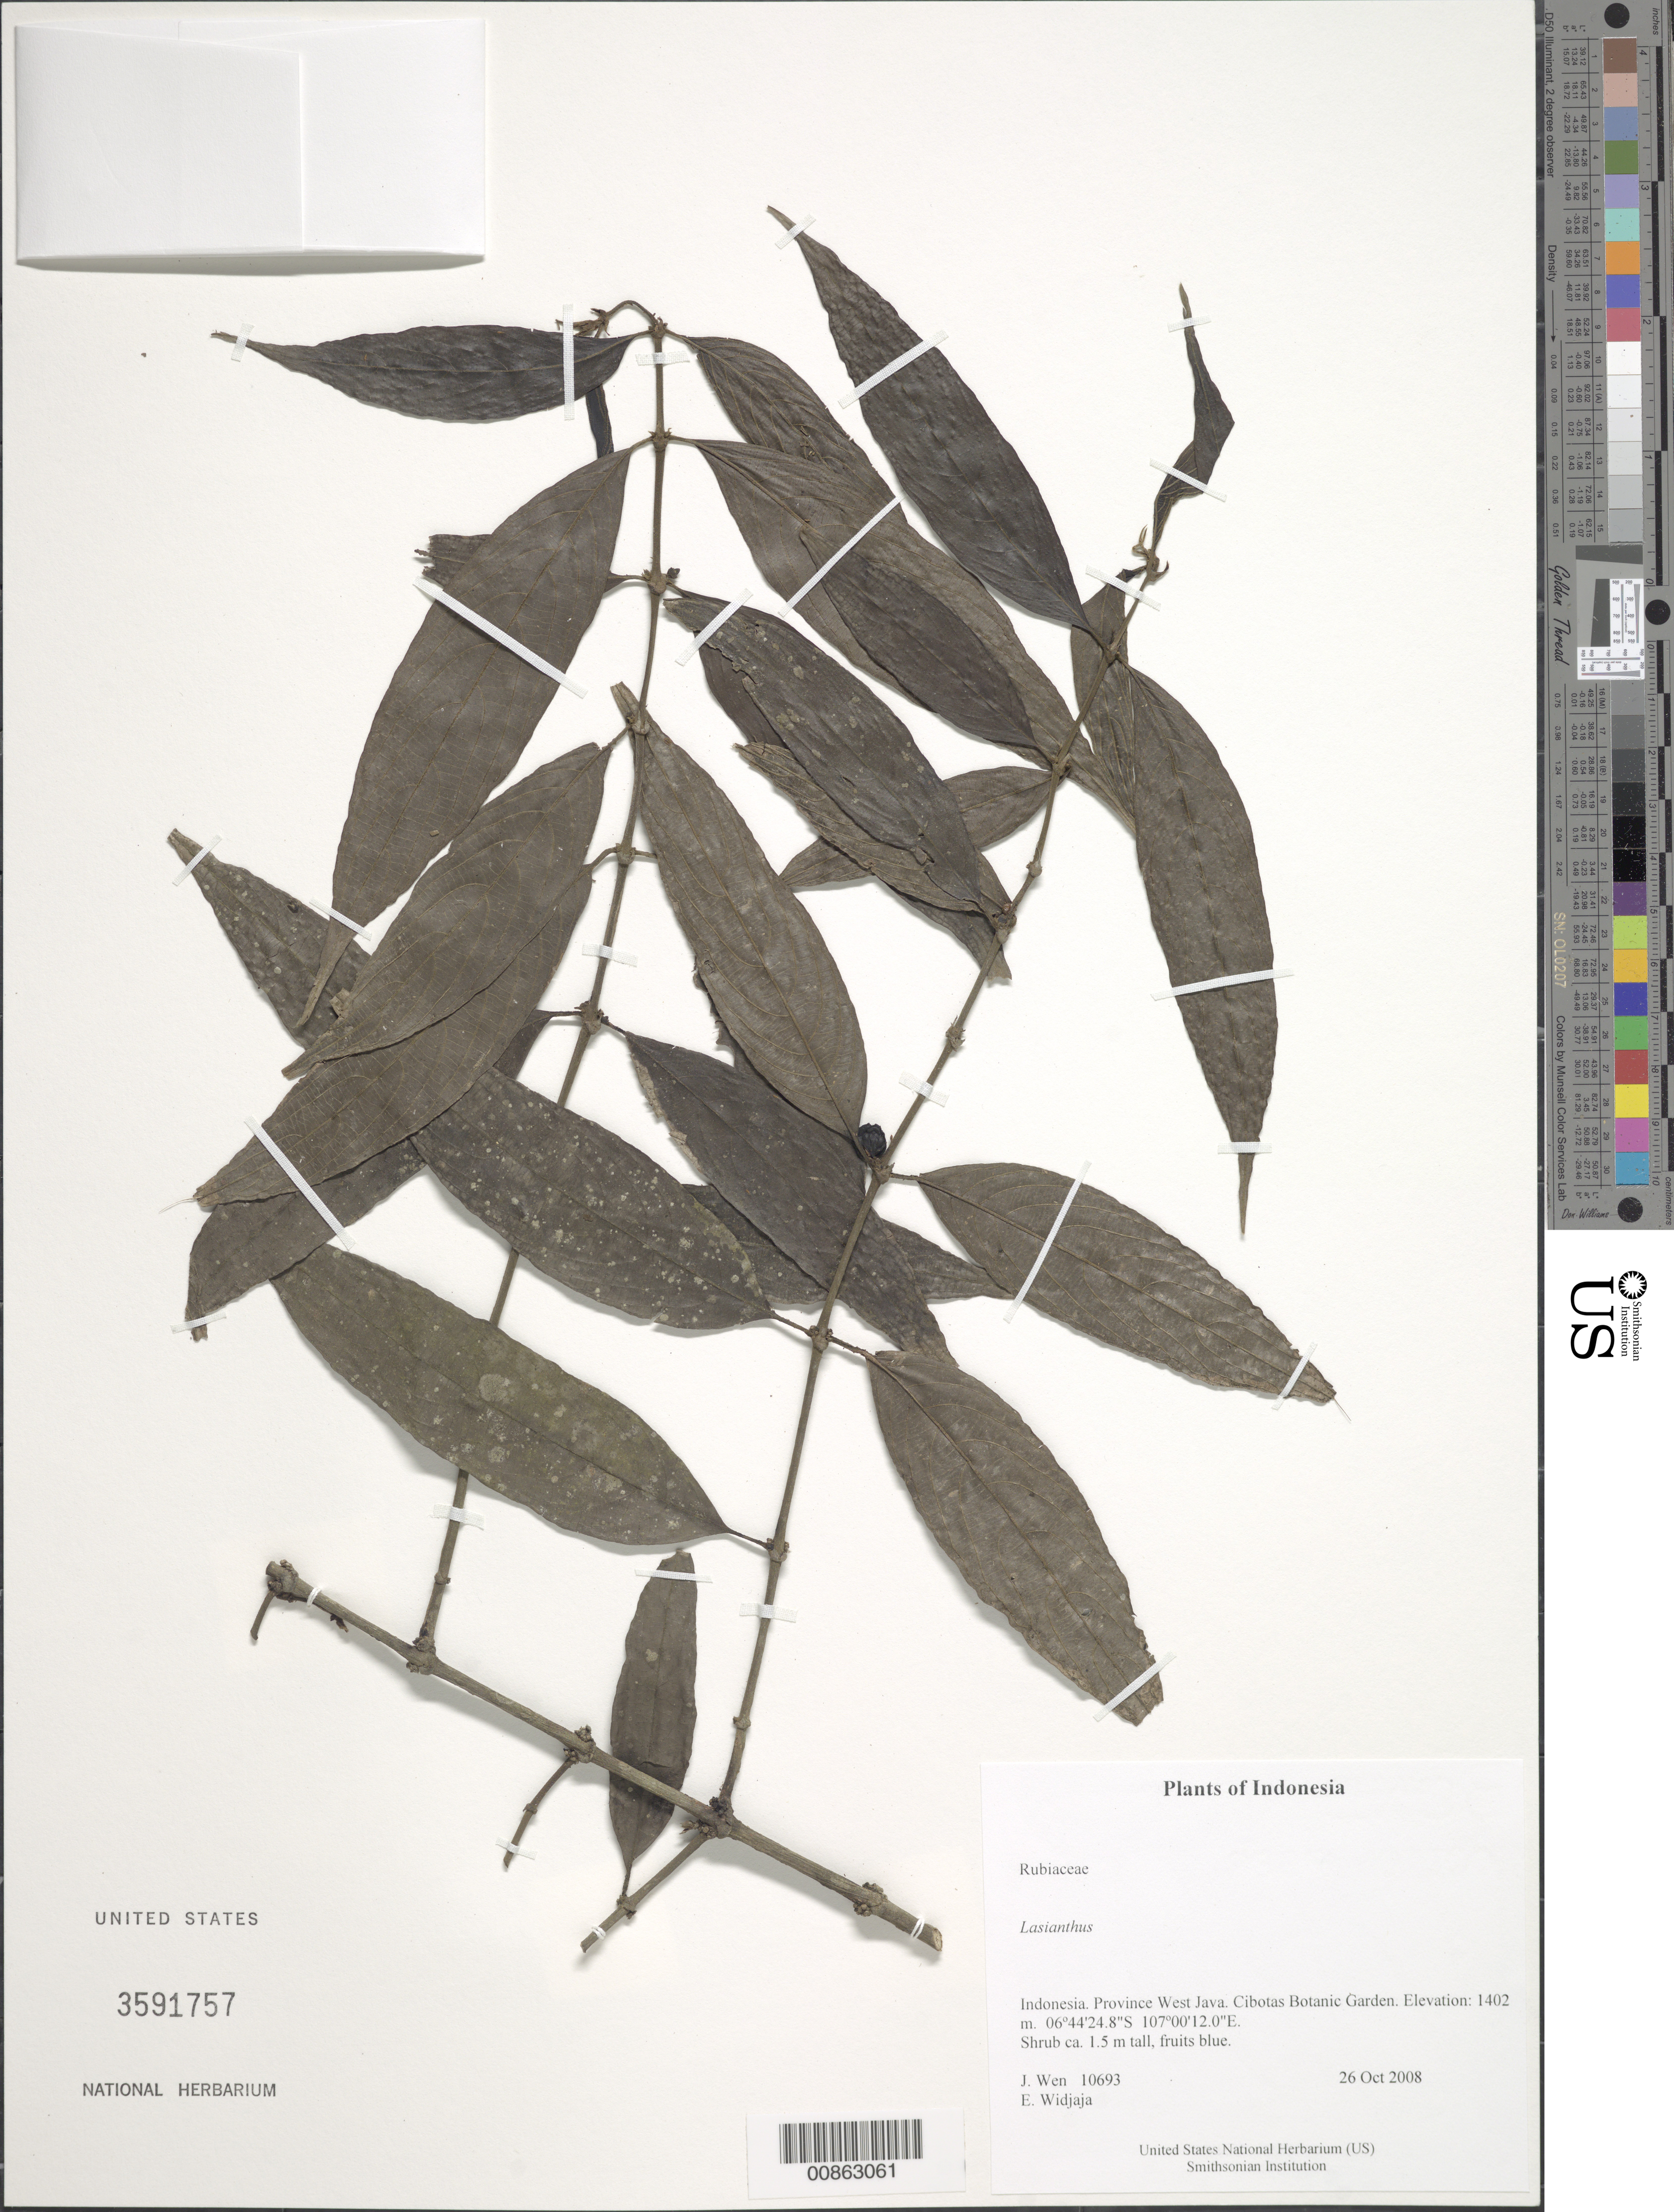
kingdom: Plantae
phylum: Tracheophyta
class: Magnoliopsida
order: Gentianales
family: Rubiaceae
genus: Lasianthus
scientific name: Lasianthus sp.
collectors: J. Wen & E. A. Widjaja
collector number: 10693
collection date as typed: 26 Oct 2008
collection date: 2008-10-26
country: Indonesia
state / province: Java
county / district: Jawa Barat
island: Java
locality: Cibotas Botanic Garden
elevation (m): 1402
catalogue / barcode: US 3591757